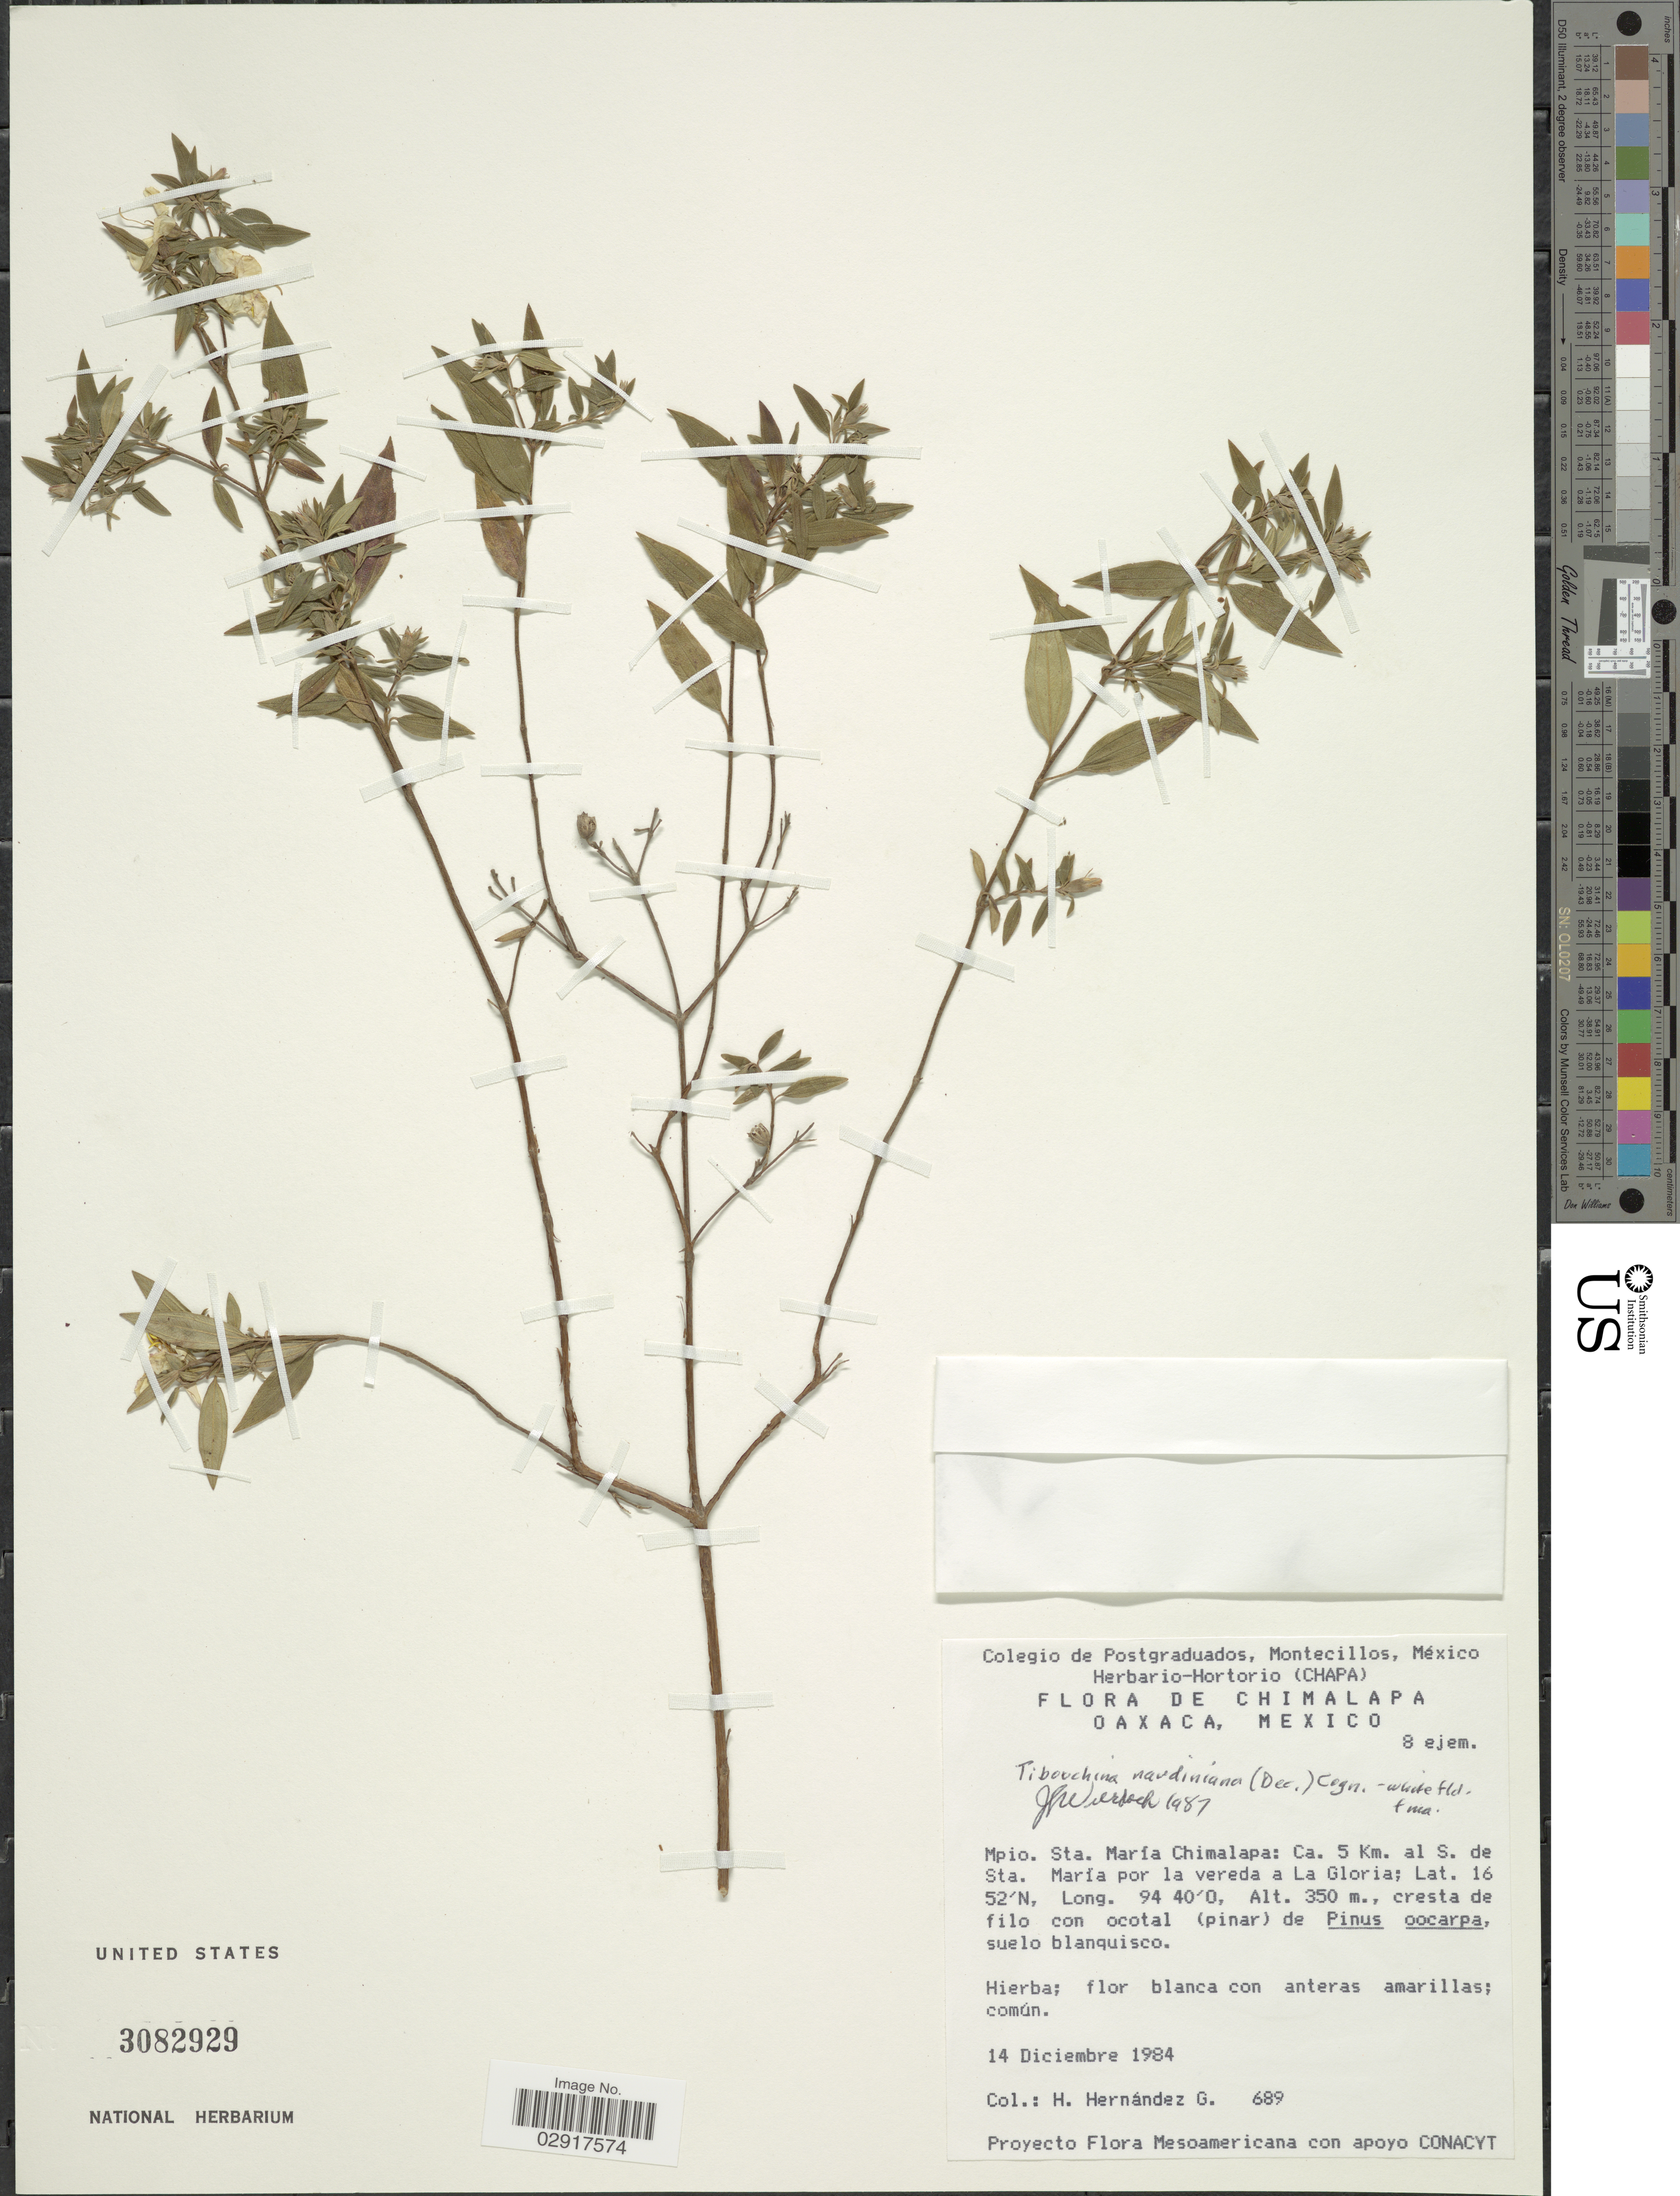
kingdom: Plantae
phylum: Tracheophyta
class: Magnoliopsida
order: Myrtales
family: Melastomataceae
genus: Chaetogastra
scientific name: Chaetogastra naudiniana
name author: Decne.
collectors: H. Hernandez G.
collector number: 689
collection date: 1984-12-14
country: Mexico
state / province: Oaxaca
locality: Chimalapa Oaxaca. Mpio. Sta. María Chimalapa: Ca. 5 Km. al S. de Sta. María por la vereda a la Gloria.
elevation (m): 350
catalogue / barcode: US 3082929